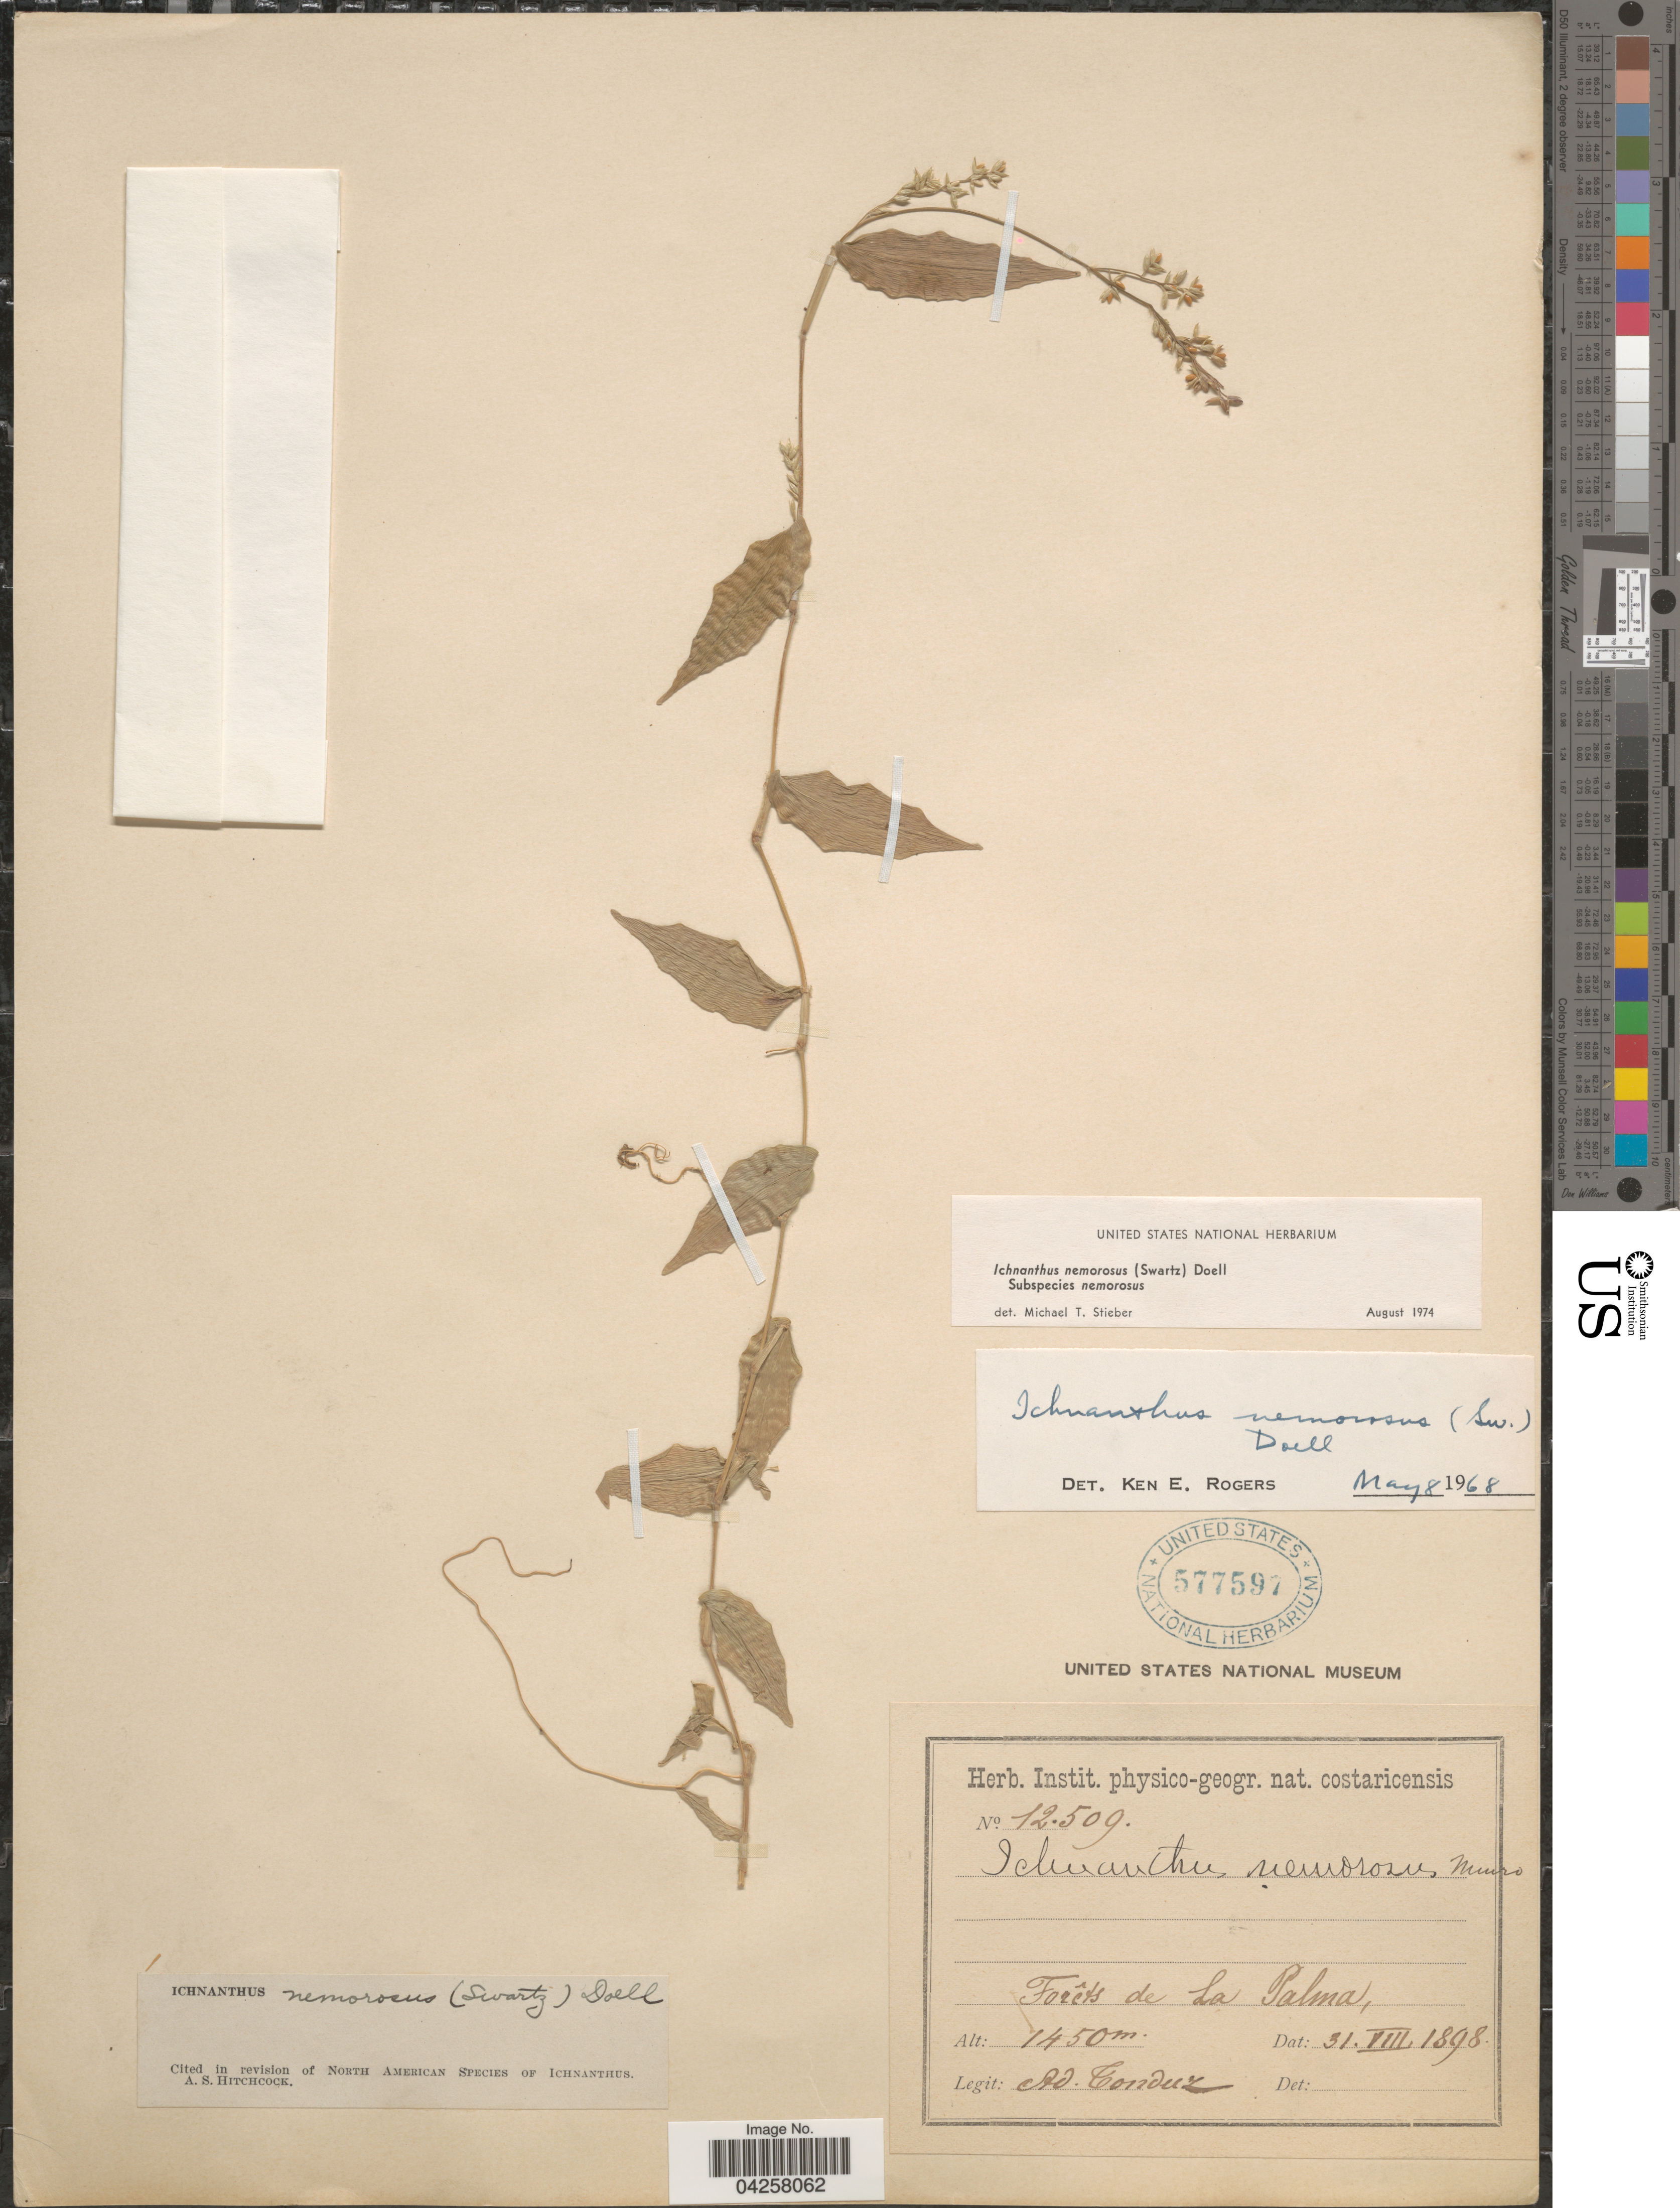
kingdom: Plantae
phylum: Tracheophyta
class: Liliopsida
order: Poales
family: Poaceae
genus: Ichnanthus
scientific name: Ichnanthus nemorosus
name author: (Sw.) Döll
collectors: A. Tonduz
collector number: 12509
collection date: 1898-08-31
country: Costa Rica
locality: Forêts de La Palma.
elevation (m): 1450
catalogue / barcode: US 577597